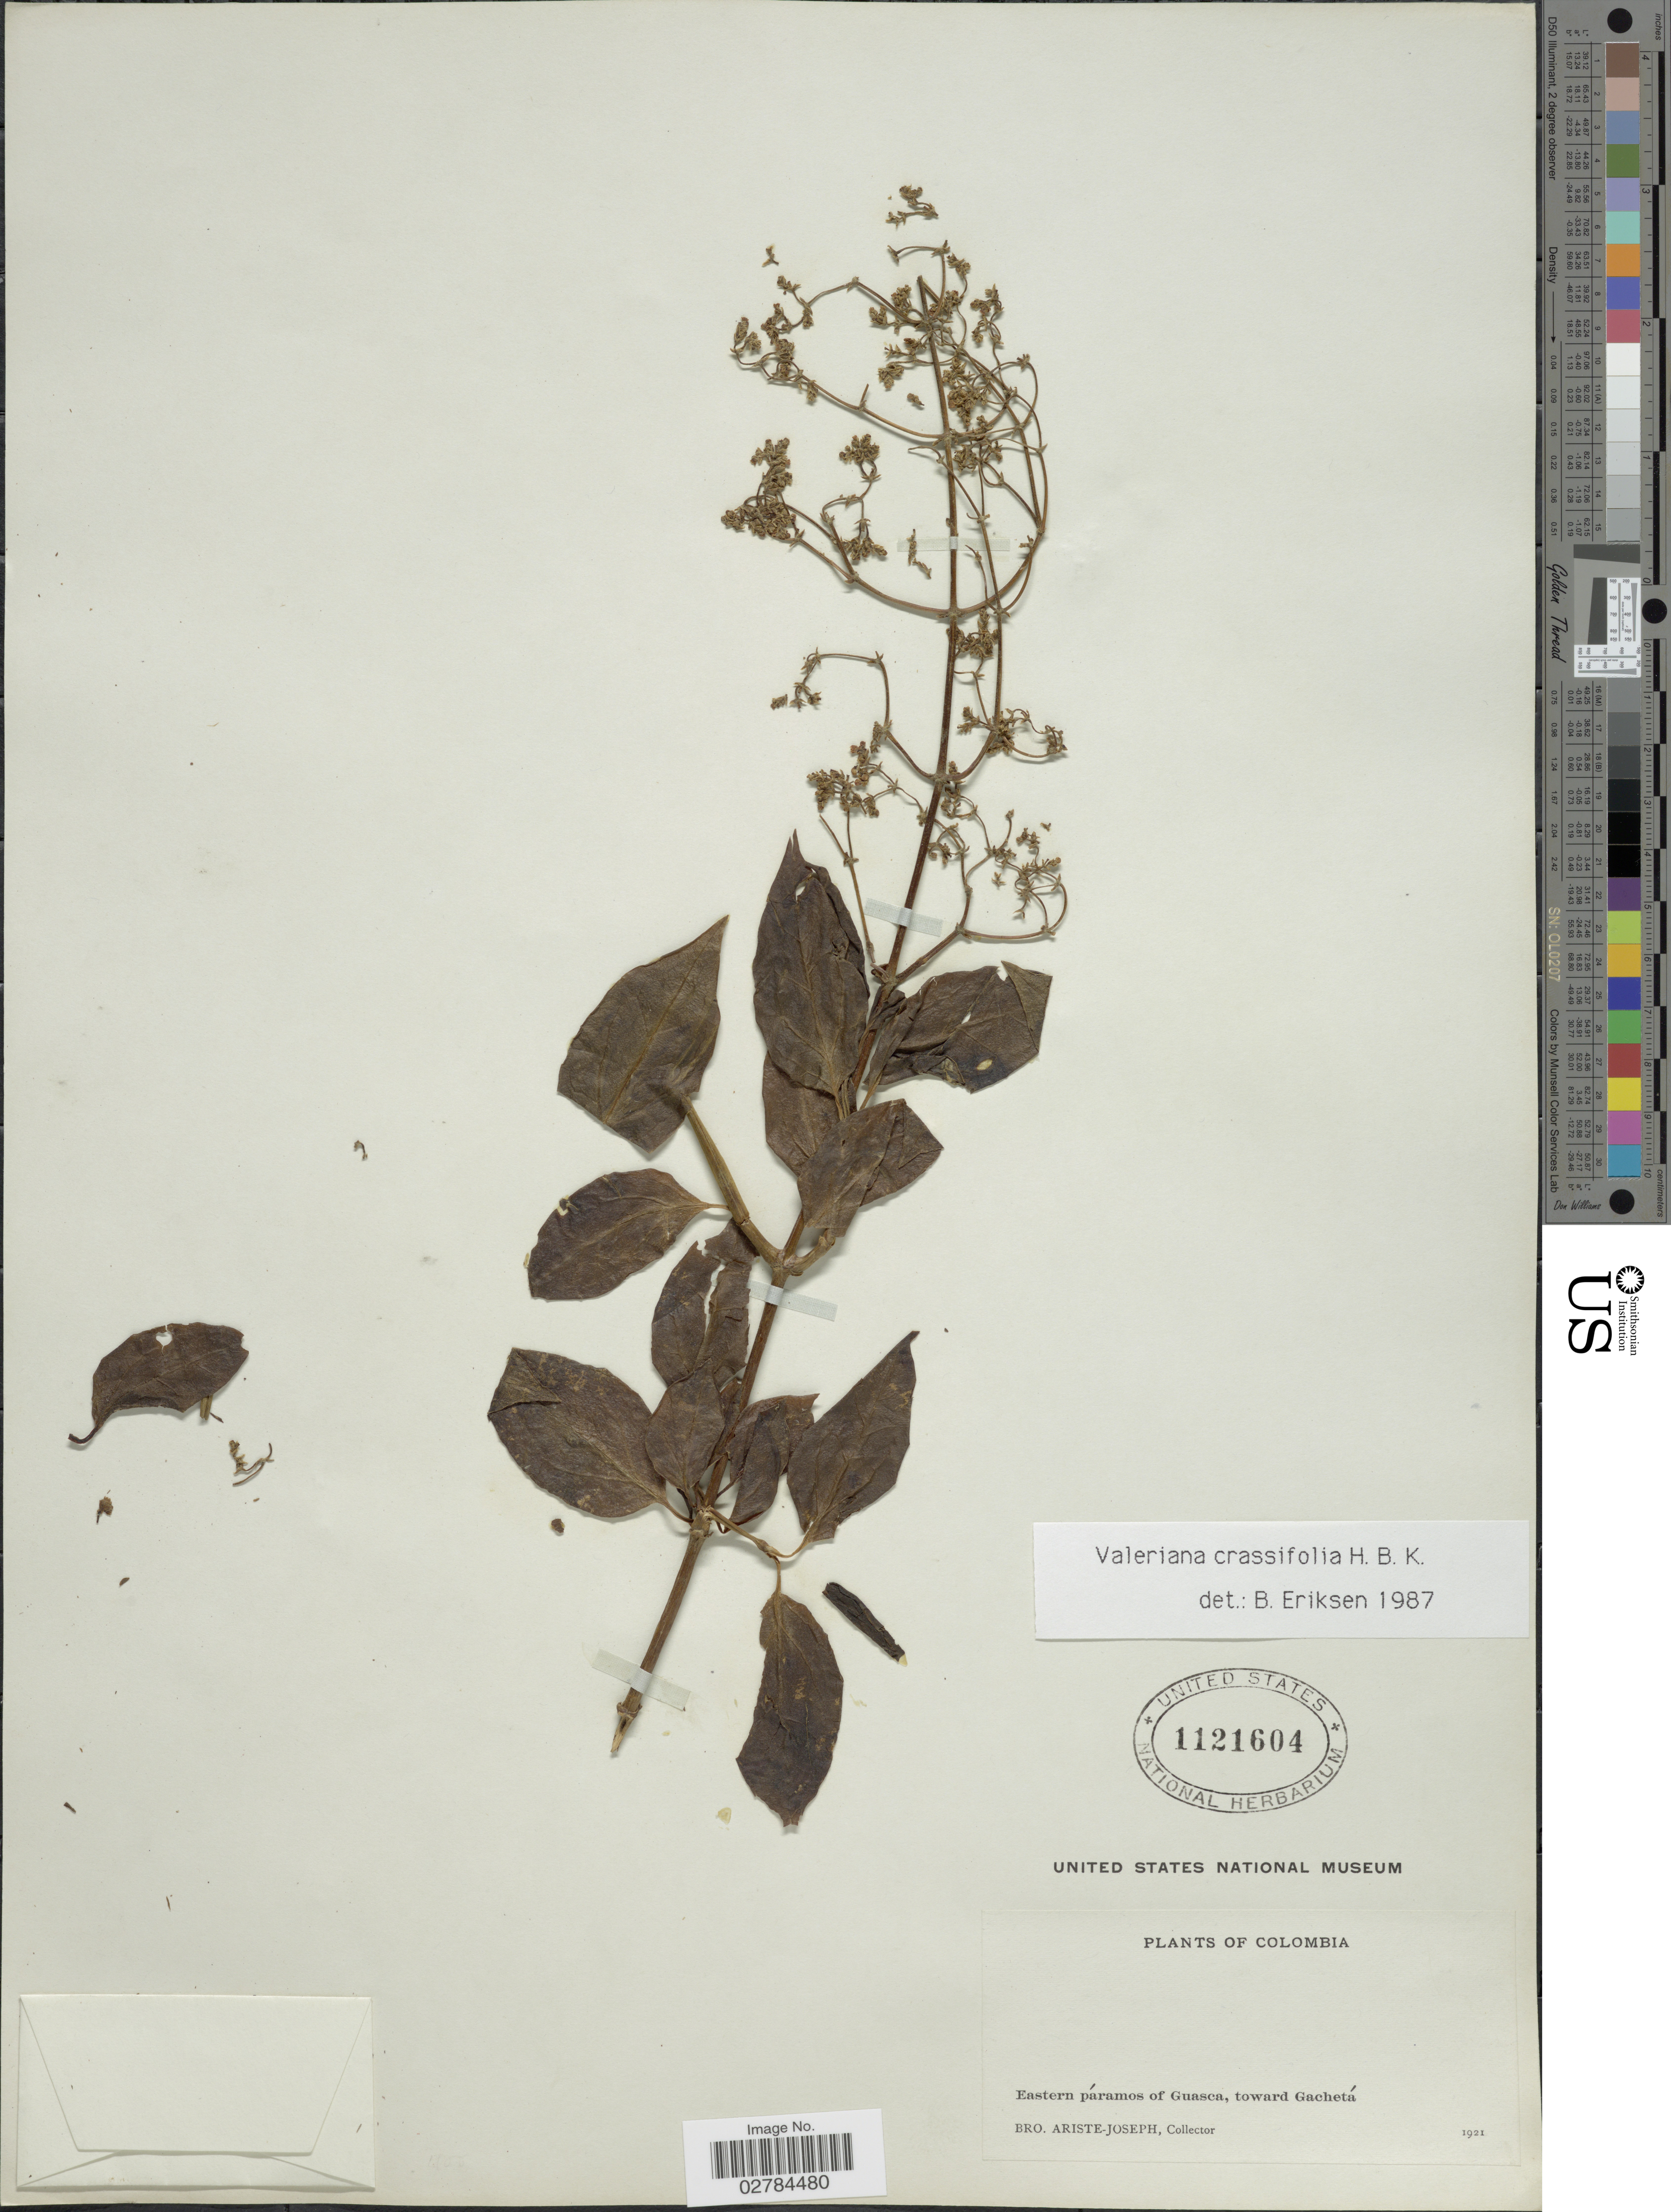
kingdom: Plantae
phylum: Tracheophyta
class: Magnoliopsida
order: Dipsacales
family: Caprifoliaceae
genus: Valeriana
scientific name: Valeriana crassifolia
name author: Kunth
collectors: Bro. Ariste-Joseph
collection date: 1921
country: Colombia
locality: Eastern páramos of Guasca, toward Gachetá.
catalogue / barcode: US 1121604